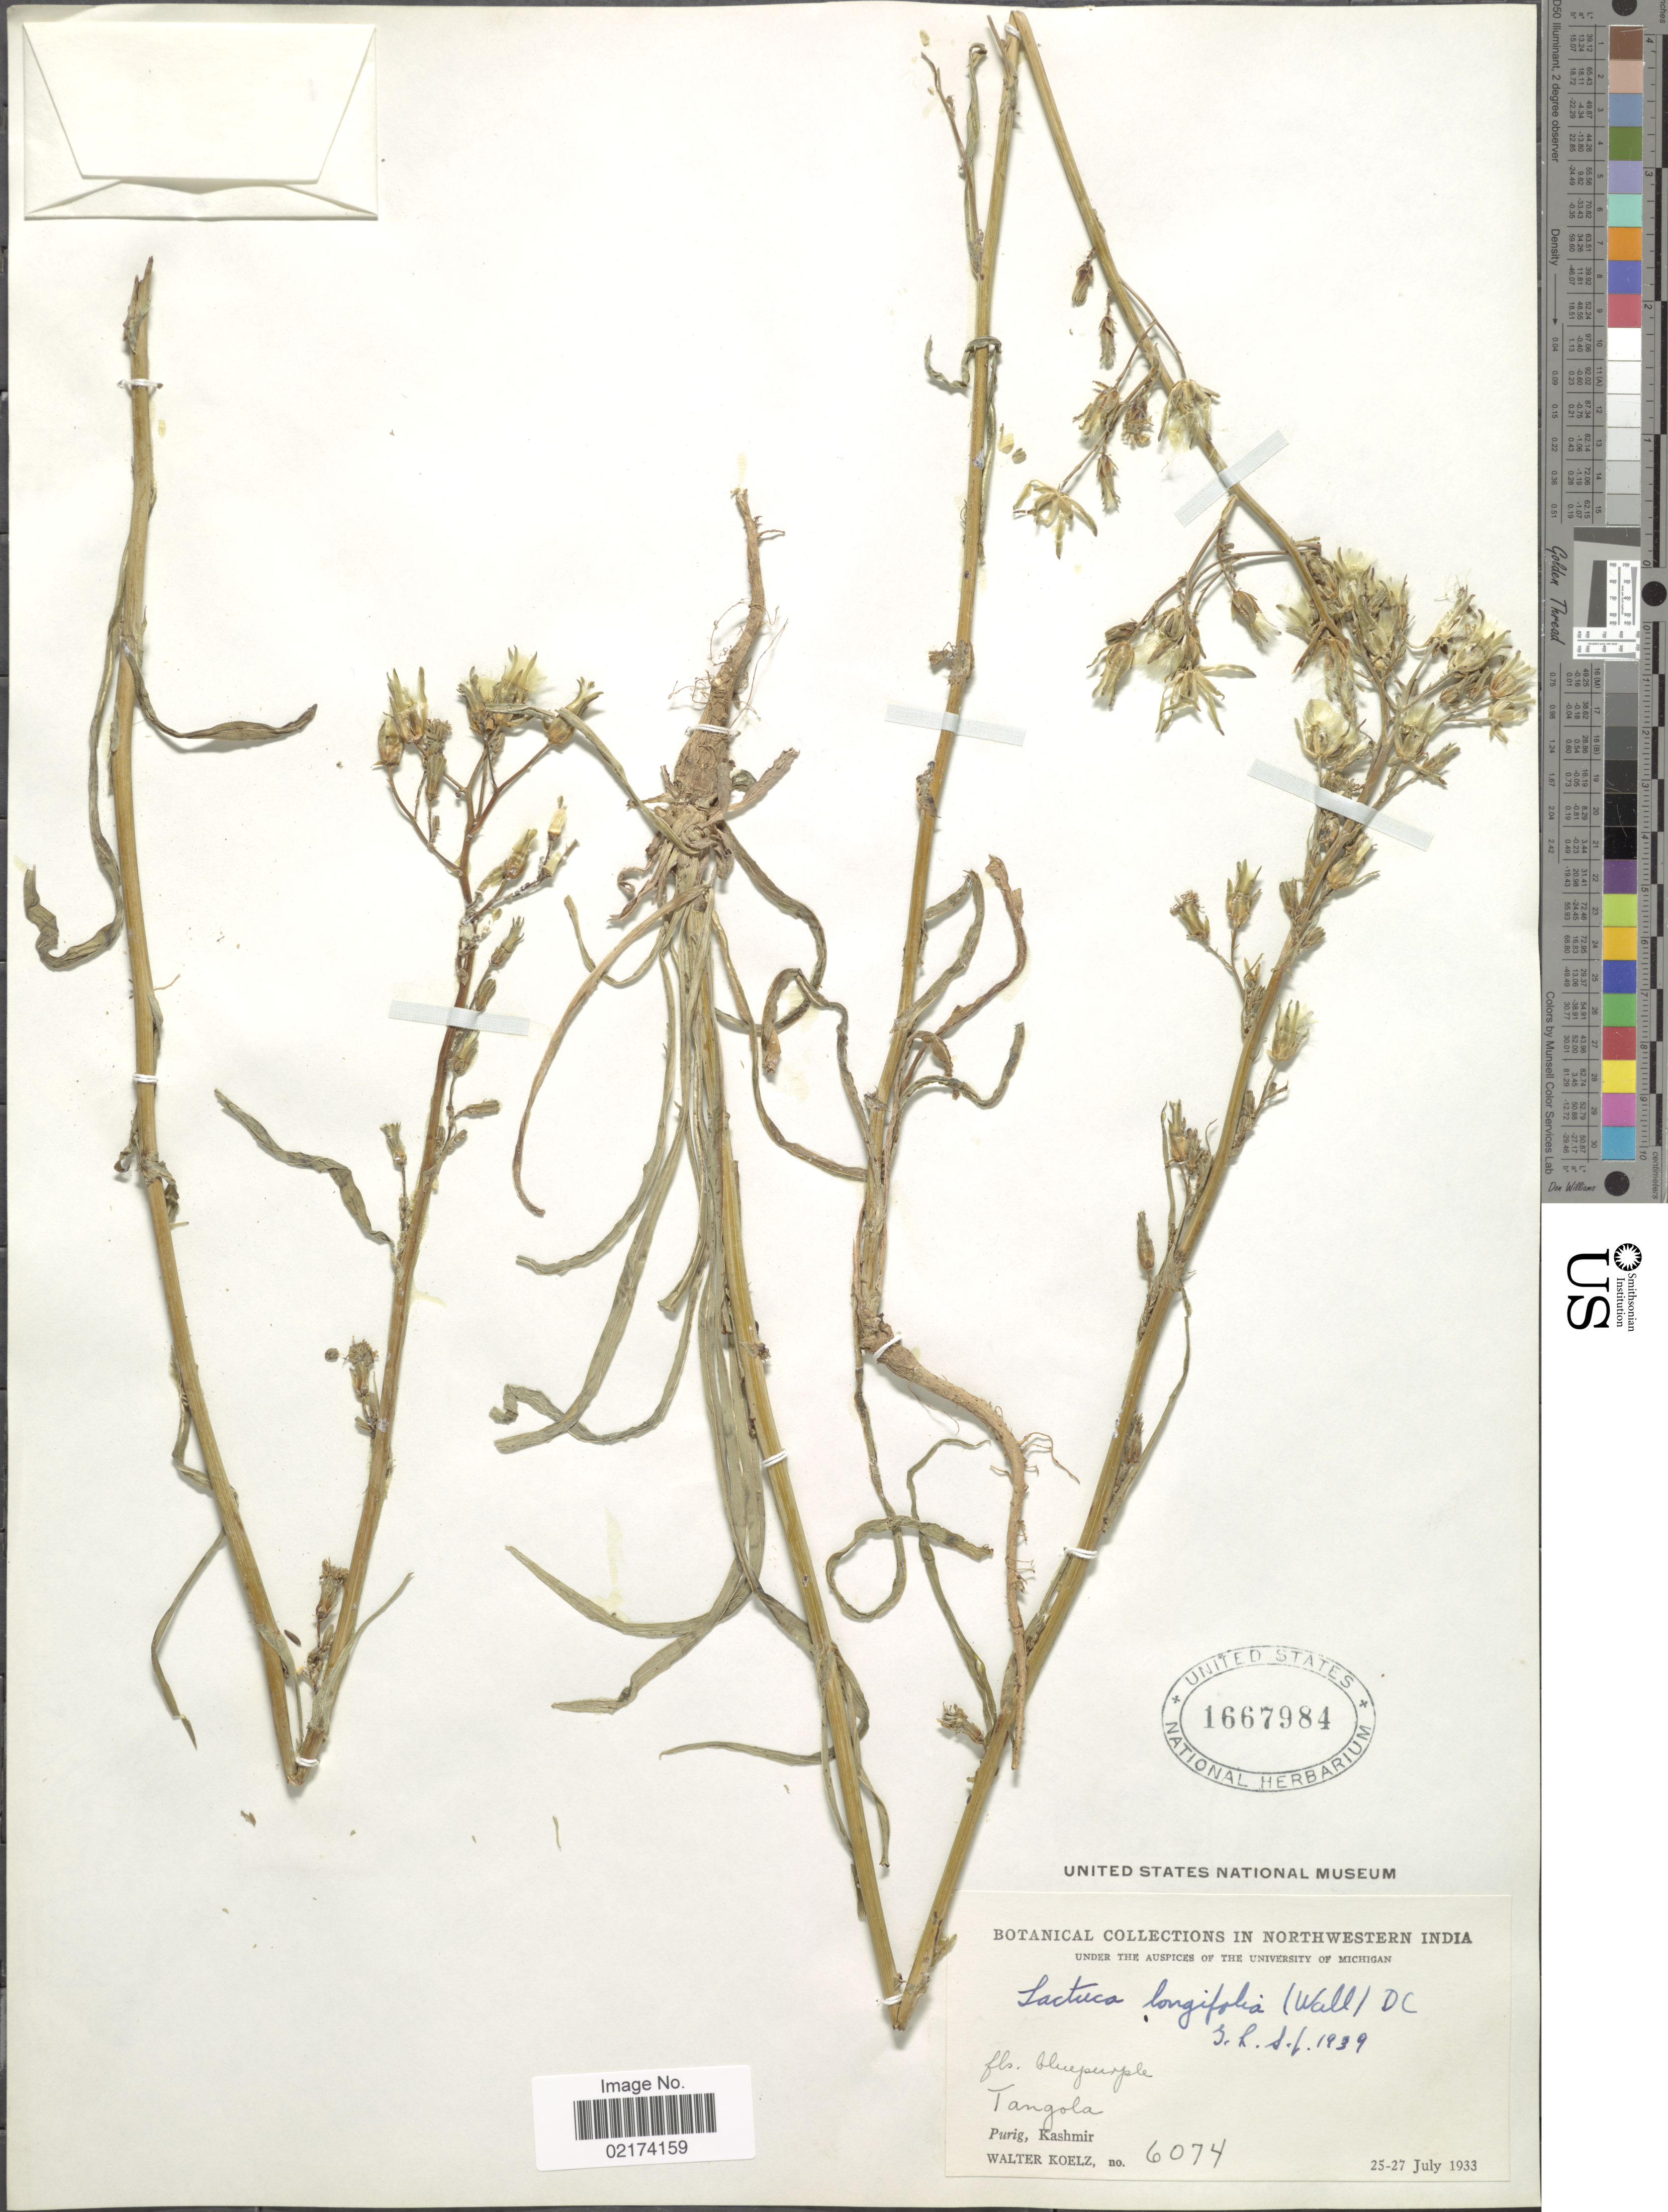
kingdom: Plantae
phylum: Tracheophyta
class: Magnoliopsida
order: Asterales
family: Asteraceae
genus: Lactuca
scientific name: Lactuca dolichophylla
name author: Kitam.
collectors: W. N. Koelz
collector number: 6074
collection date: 1933-07-25/1933-07-27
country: India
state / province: Jammu and Kashmir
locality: Northwestern India, Tangola, Purig, Kashmir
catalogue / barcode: US 1667984